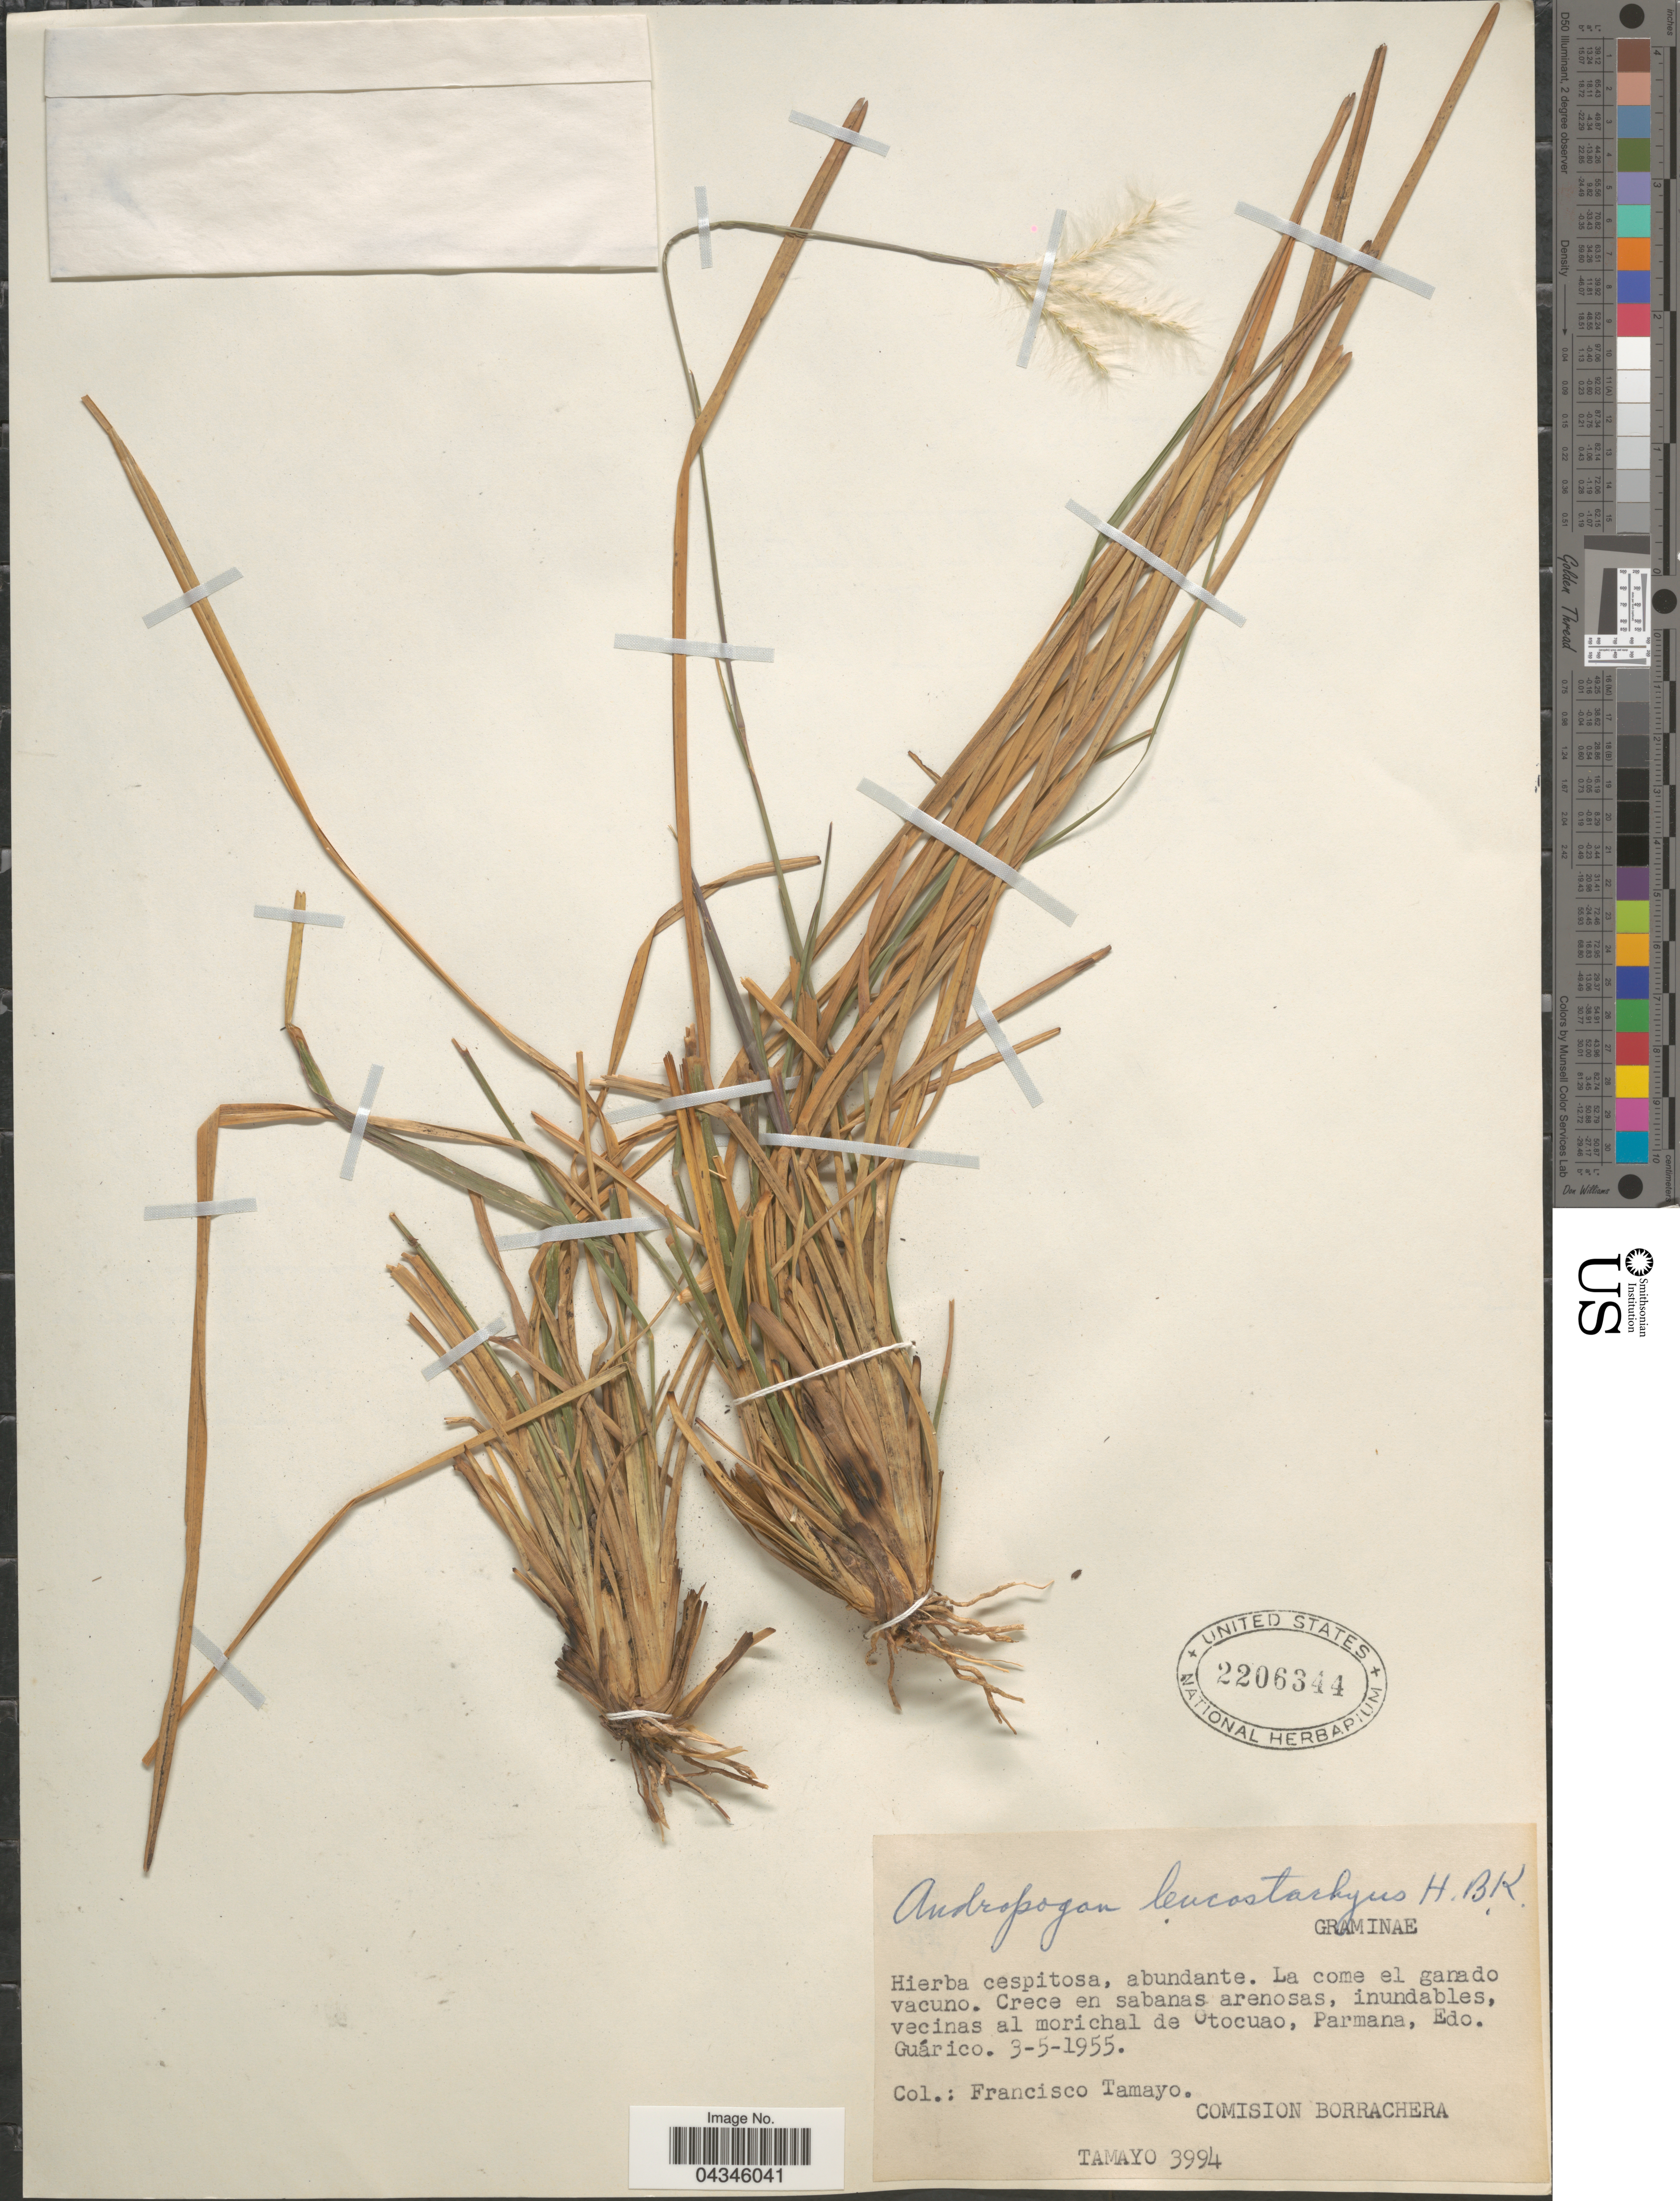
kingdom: Plantae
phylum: Tracheophyta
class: Liliopsida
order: Poales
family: Poaceae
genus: Andropogon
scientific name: Andropogon leucostachyus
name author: Kunth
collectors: F. Tamayo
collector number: TAMAYO 3994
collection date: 1955-05-03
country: Venezuela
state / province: Guarico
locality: Vecinas al morichal de Otocuao, Parmana.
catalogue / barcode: US 2206344